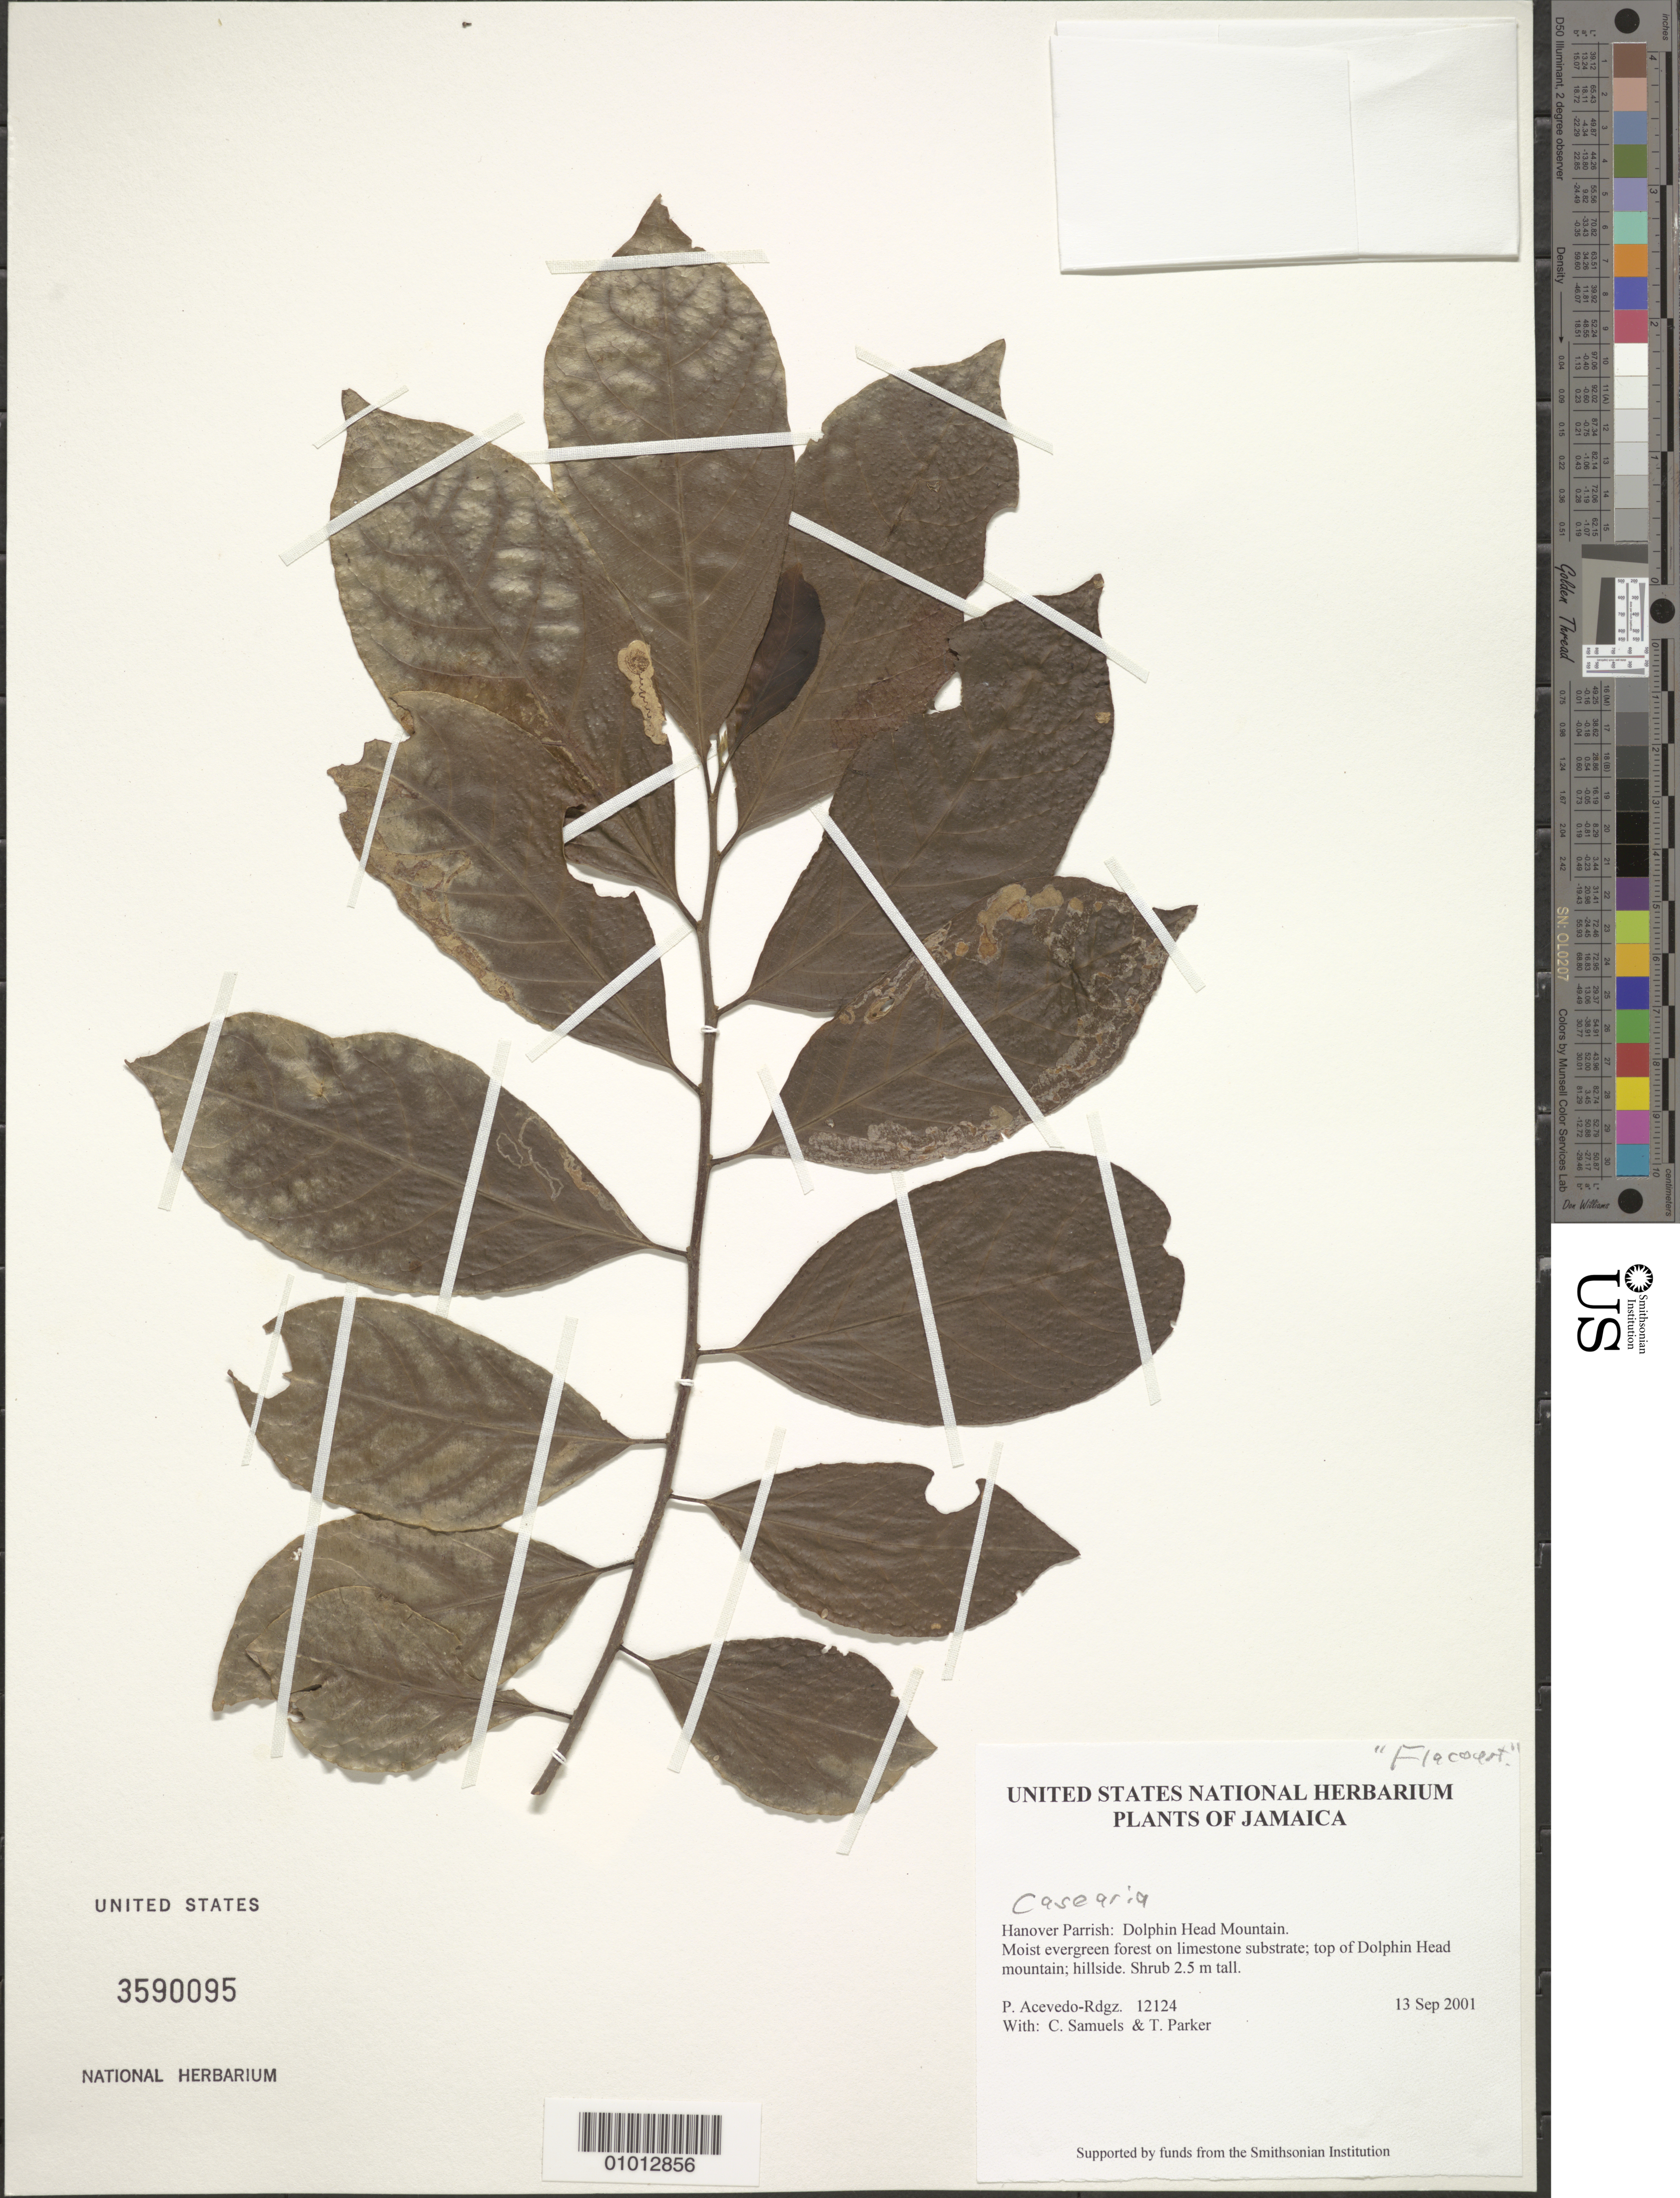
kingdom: Plantae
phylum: Tracheophyta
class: Magnoliopsida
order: Malpighiales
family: Salicaceae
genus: Casearia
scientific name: Casearia sp.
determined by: Liesner, R. L.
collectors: P. Acevedo-Rodr., C. Samuels & T. Parker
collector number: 12124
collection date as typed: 13 Sep 2001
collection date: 2001-09-13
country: Jamaica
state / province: Hanover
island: Jamaica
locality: Hanover Parrish: Dolphin Head Mountain.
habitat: Moist evergreen forest on limestone substrate; top of Dolphin Head mountain; hillside.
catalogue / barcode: US 3590095